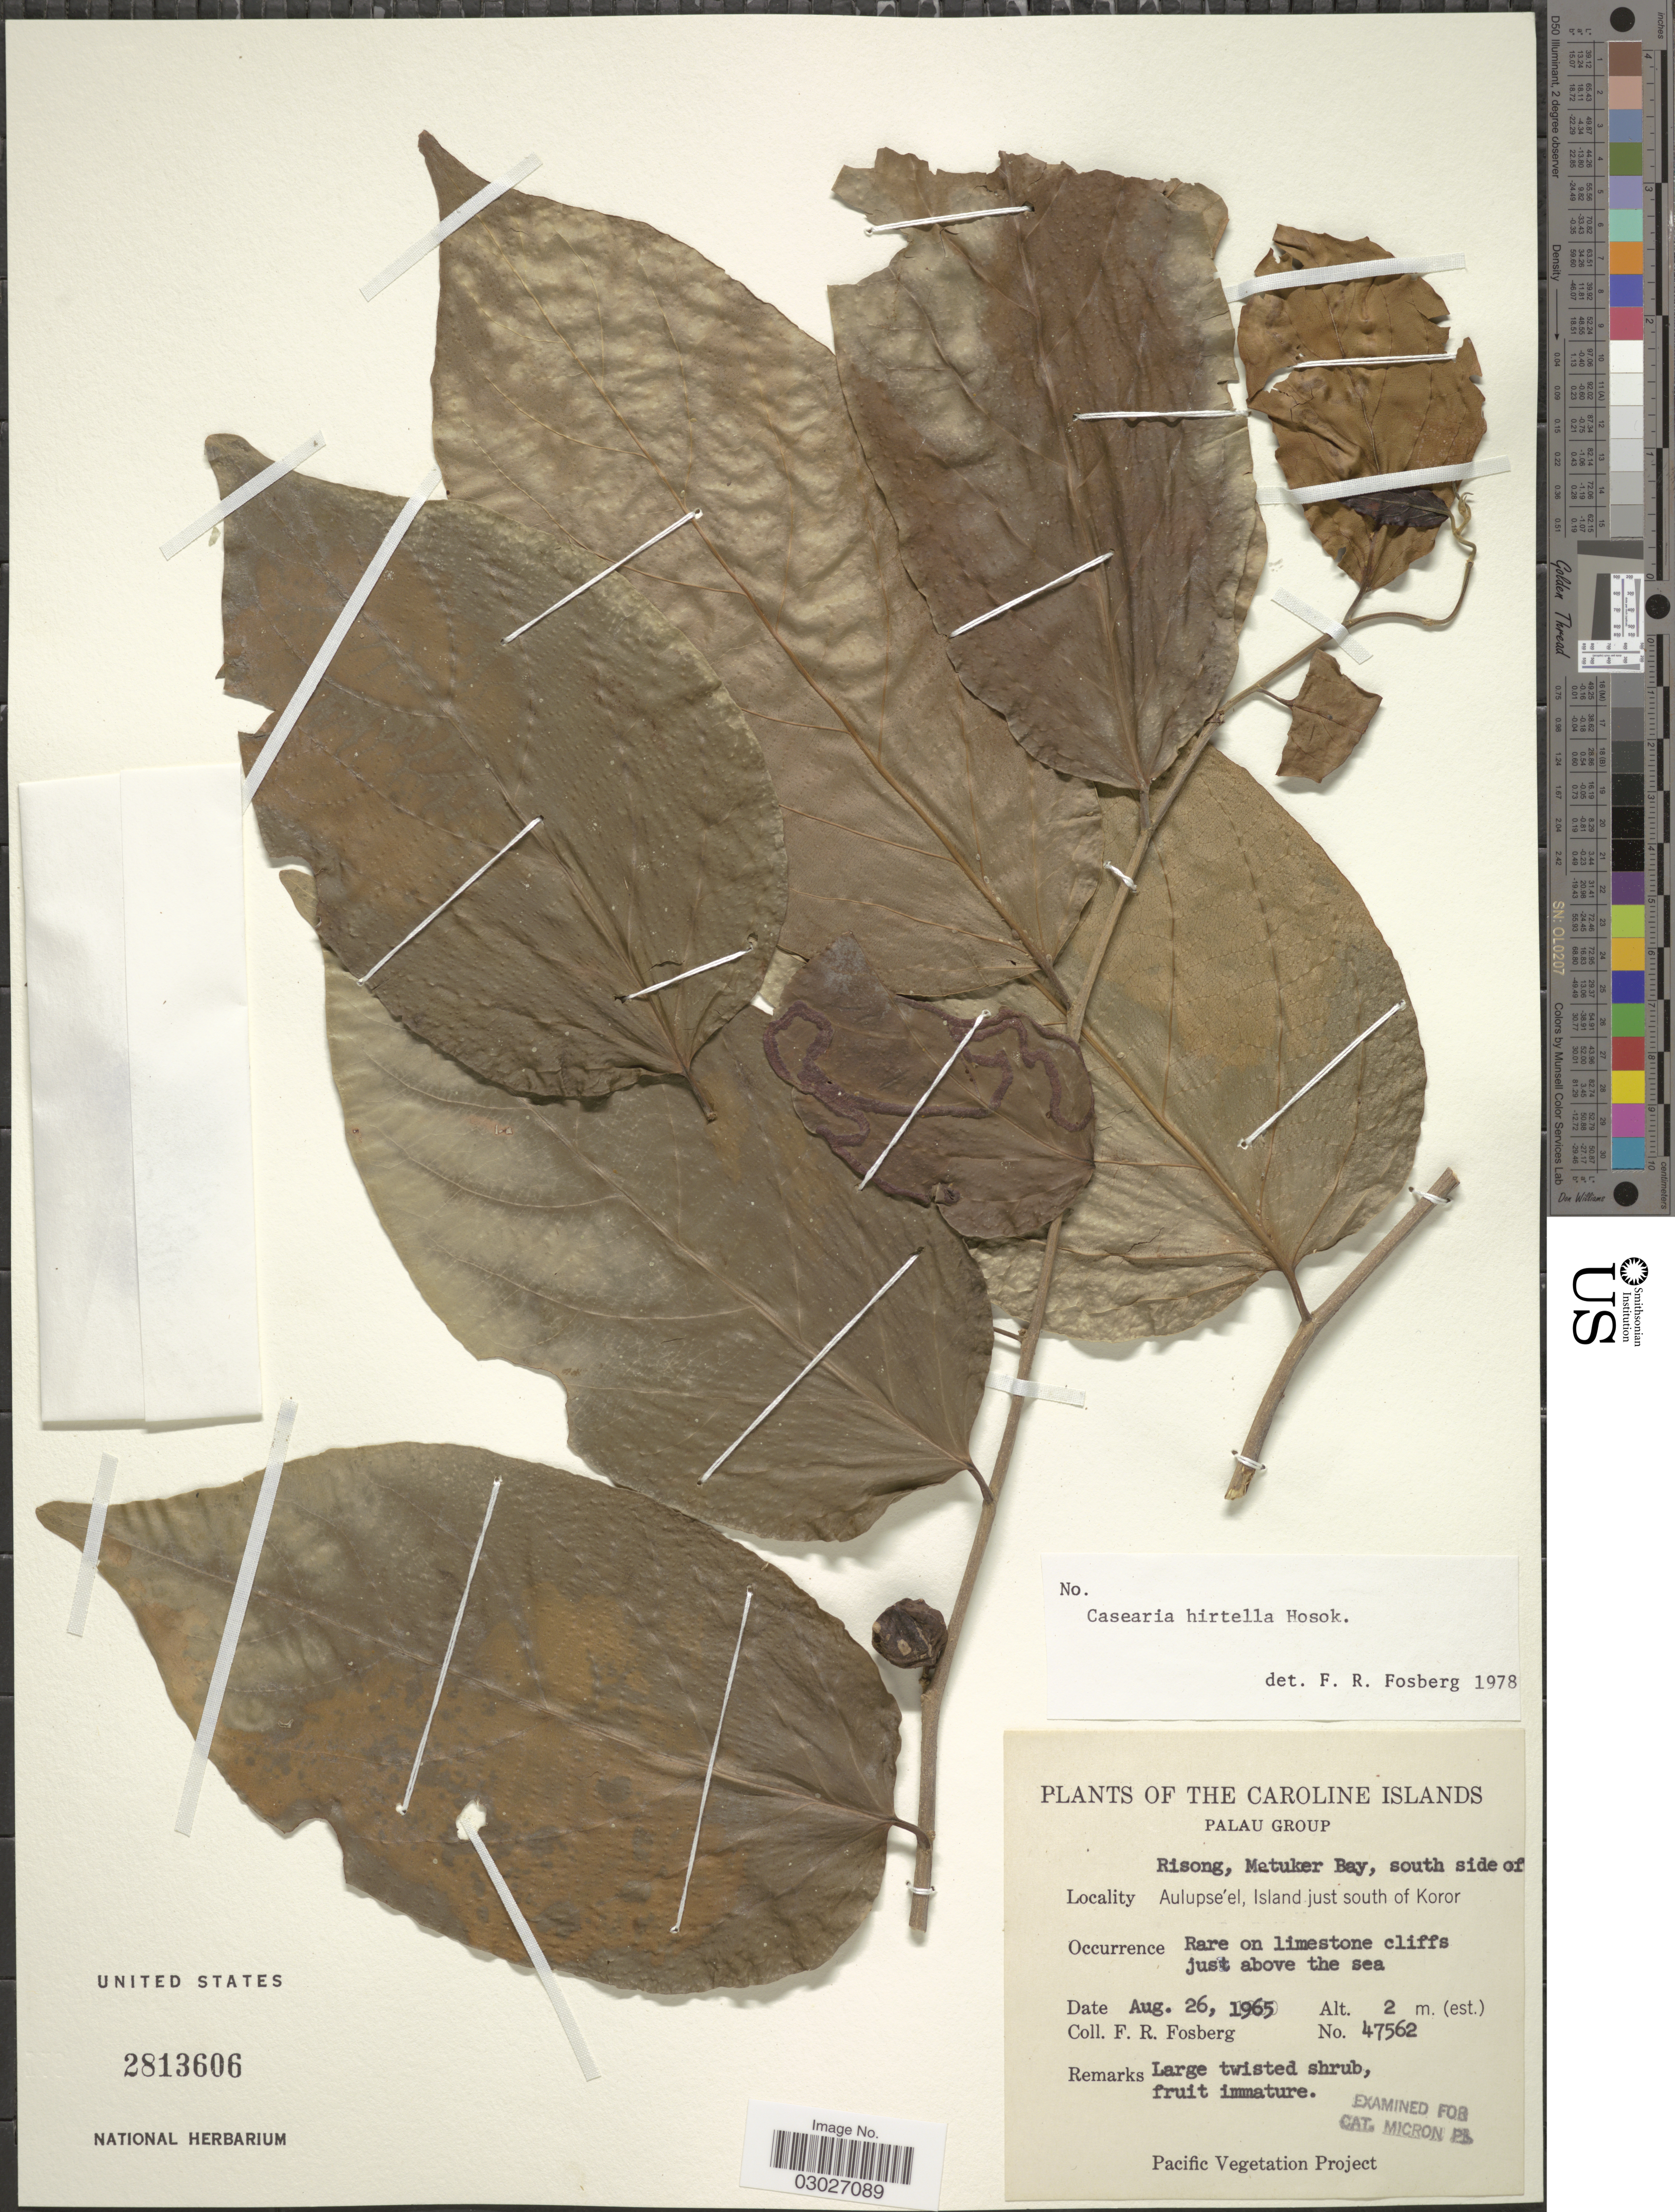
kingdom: Plantae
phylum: Tracheophyta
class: Magnoliopsida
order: Malpighiales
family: Salicaceae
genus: Casearia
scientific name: Casearia hirtella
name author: Hosok.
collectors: F. R. Fosberg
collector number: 47562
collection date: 1965-08-26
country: Palau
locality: Caroline Islands. Palau Group. Risong, Metuker Bay, south side of Aulupse'el, Island just south of Koror. Rare on limestone cliffs just above the sea.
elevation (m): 2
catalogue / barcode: US 2813606